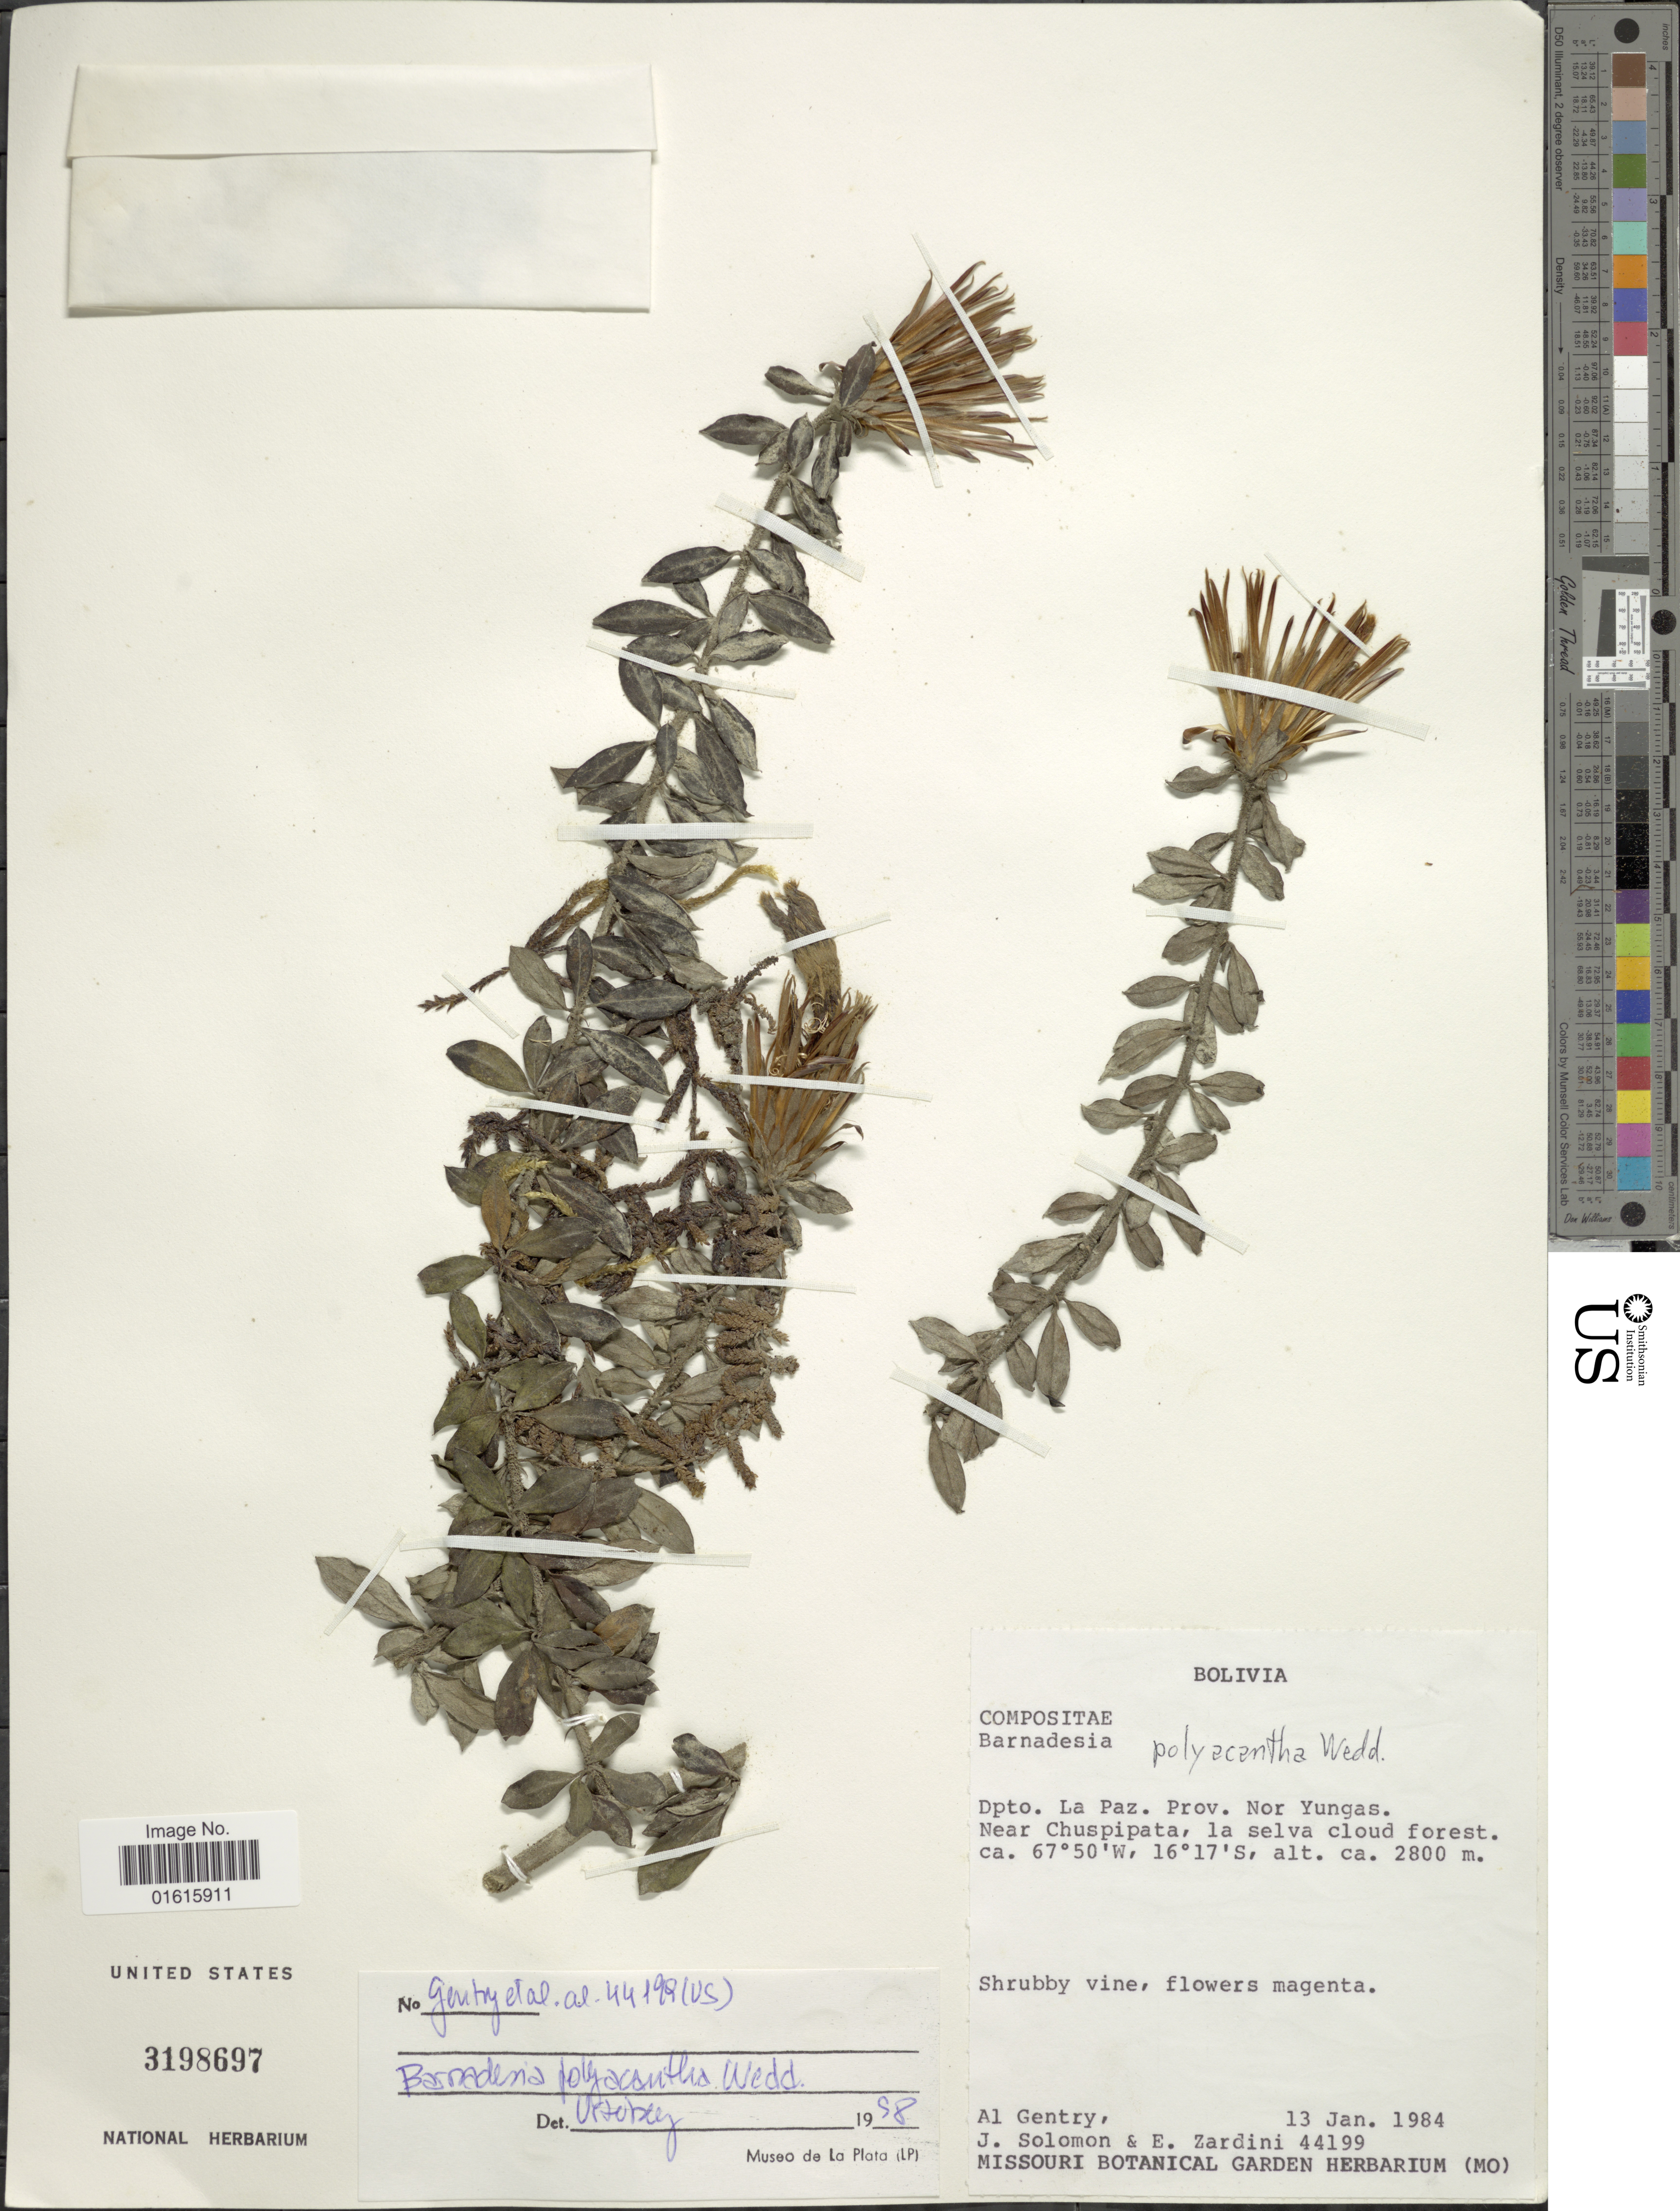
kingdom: Plantae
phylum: Tracheophyta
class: Magnoliopsida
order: Asterales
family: Asteraceae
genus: Barnadesia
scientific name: Barnadesia polyacantha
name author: Wedd.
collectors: A. H. Gentry, J. Soloman & E. M. Zardini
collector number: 44199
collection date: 1984-01-13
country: Bolivia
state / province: La Paz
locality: Nor Yungas. Near Chuspipata, la selva cloud forest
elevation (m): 2800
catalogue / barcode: US 3198697